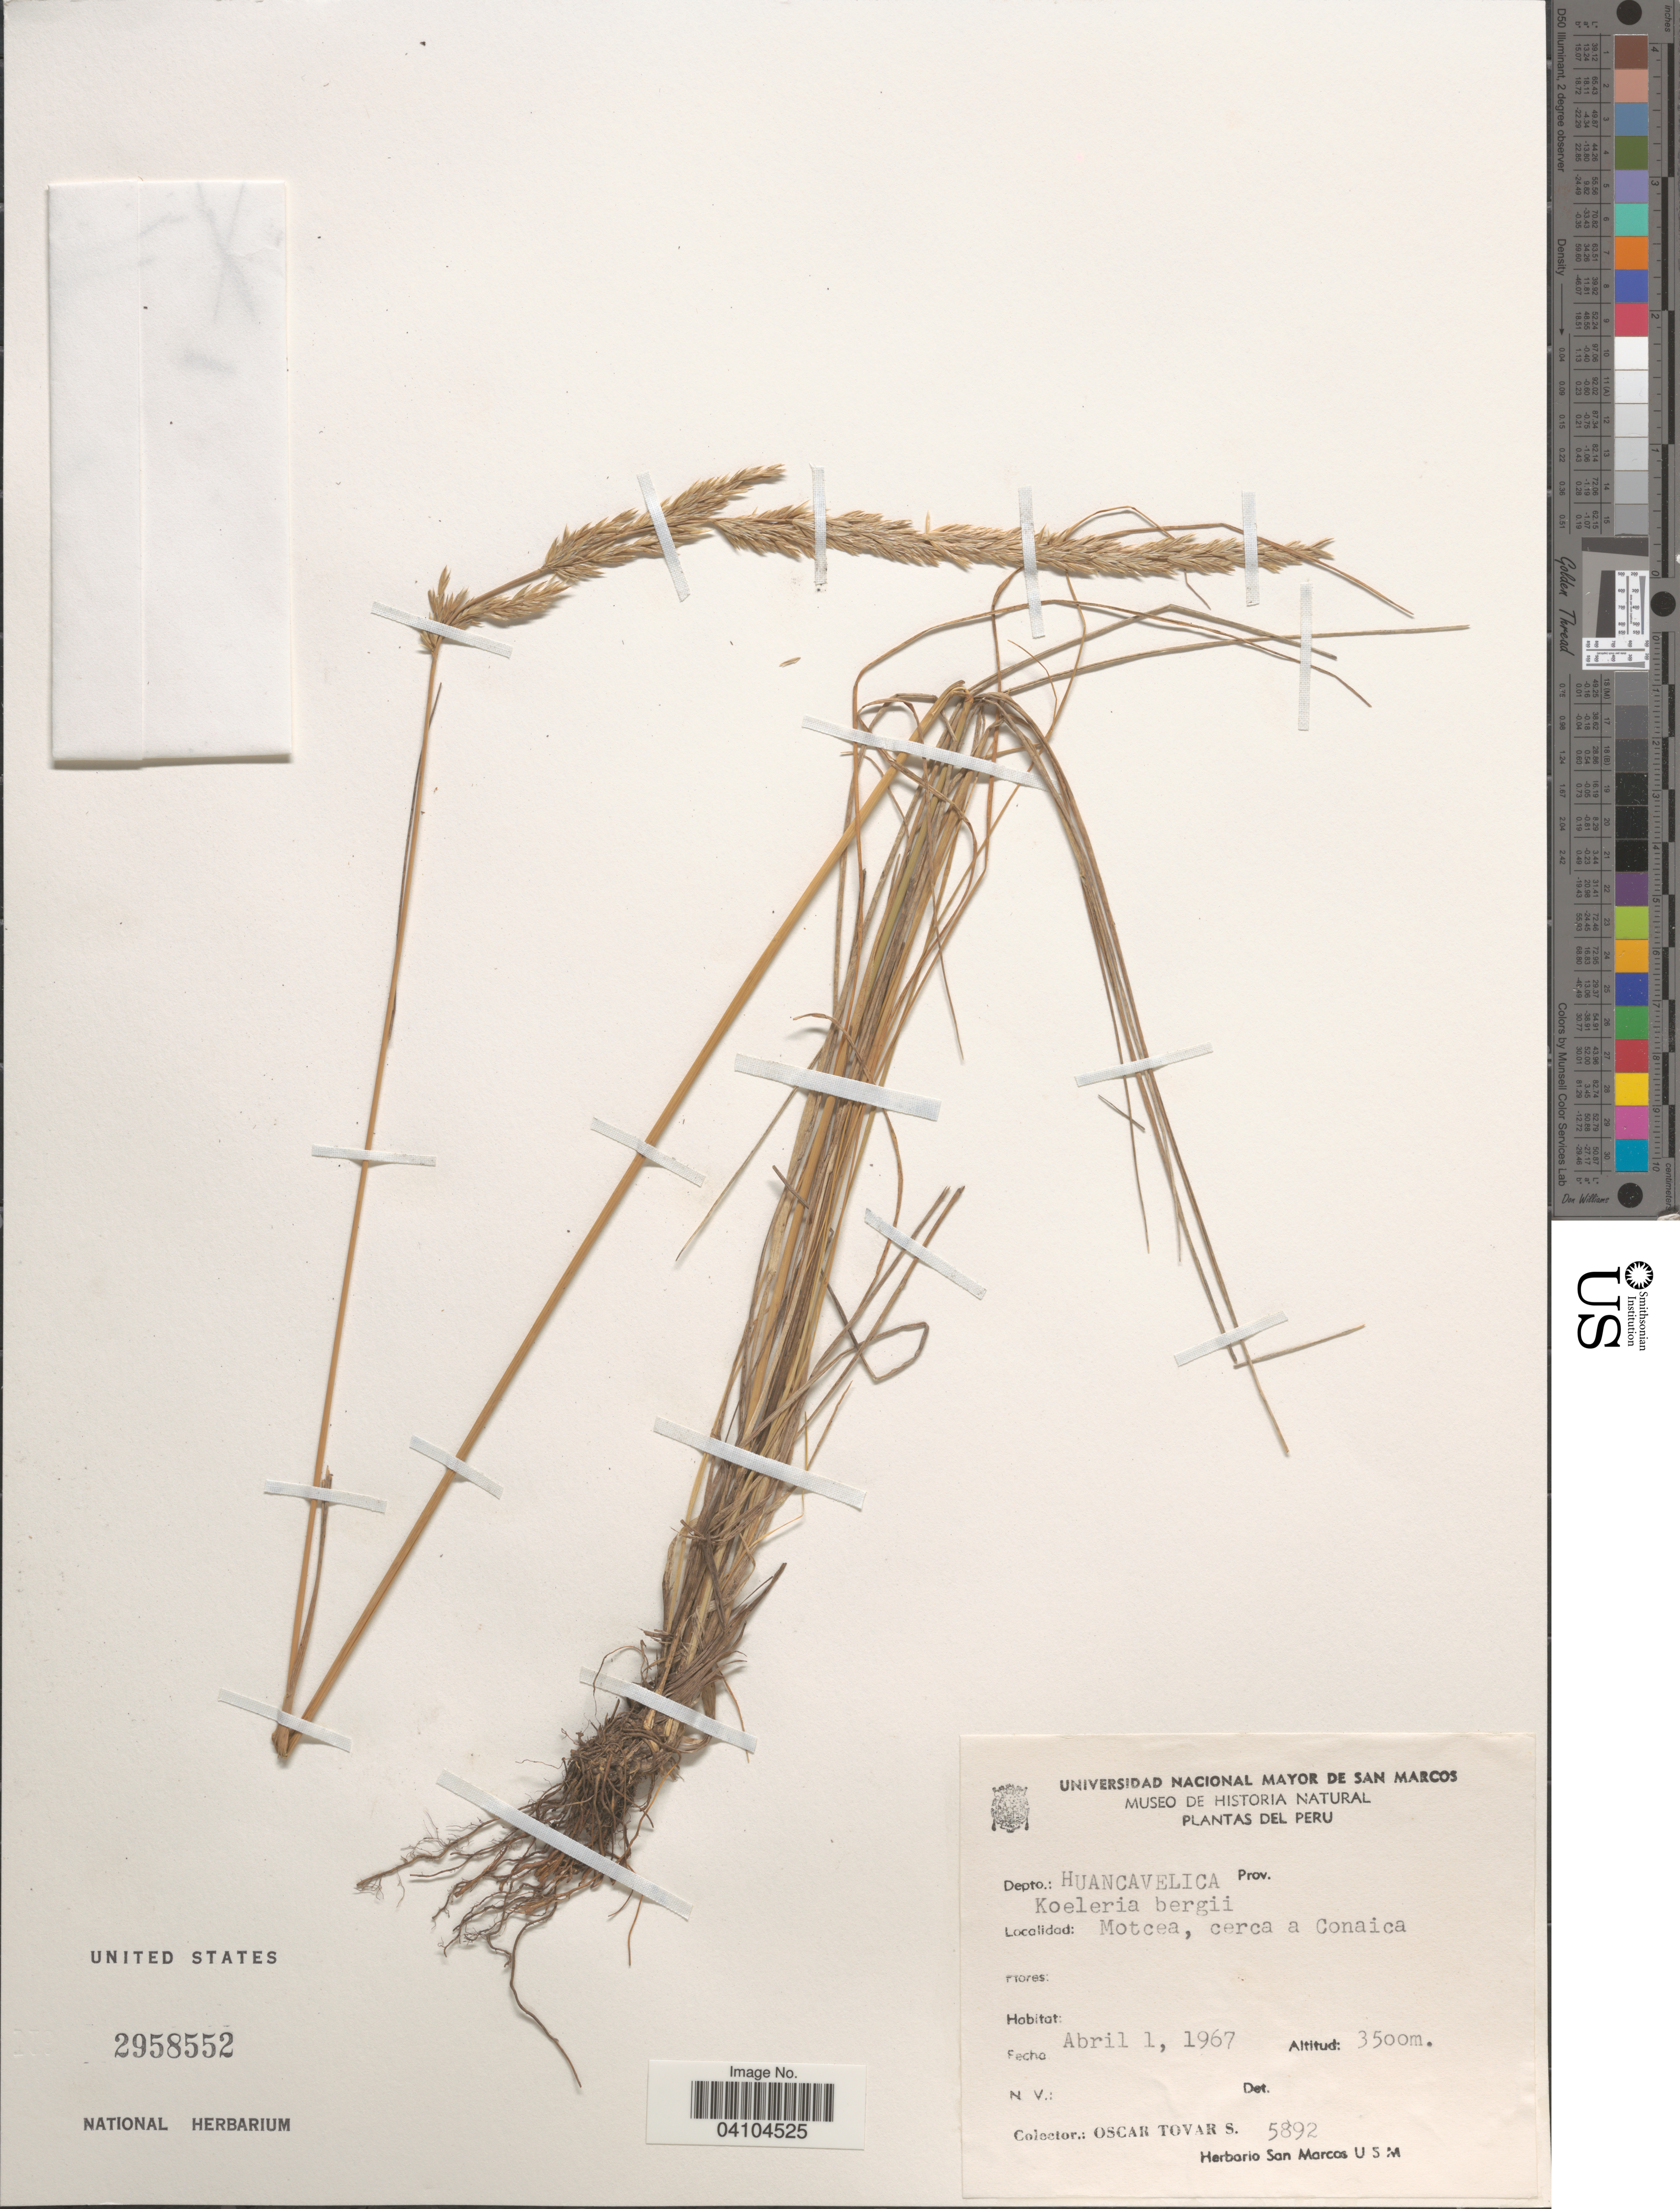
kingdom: Plantae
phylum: Tracheophyta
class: Liliopsida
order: Poales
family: Poaceae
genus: Koeleria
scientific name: Koeleria kurtzii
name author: Hack. ex Kurtz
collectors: Ó. Tovar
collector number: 5892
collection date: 1967-04-01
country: Peru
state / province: Huancavelica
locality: Depto.: Huancavelica. Motcea, cerca a Conaica.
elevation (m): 3500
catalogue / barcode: US 2958552